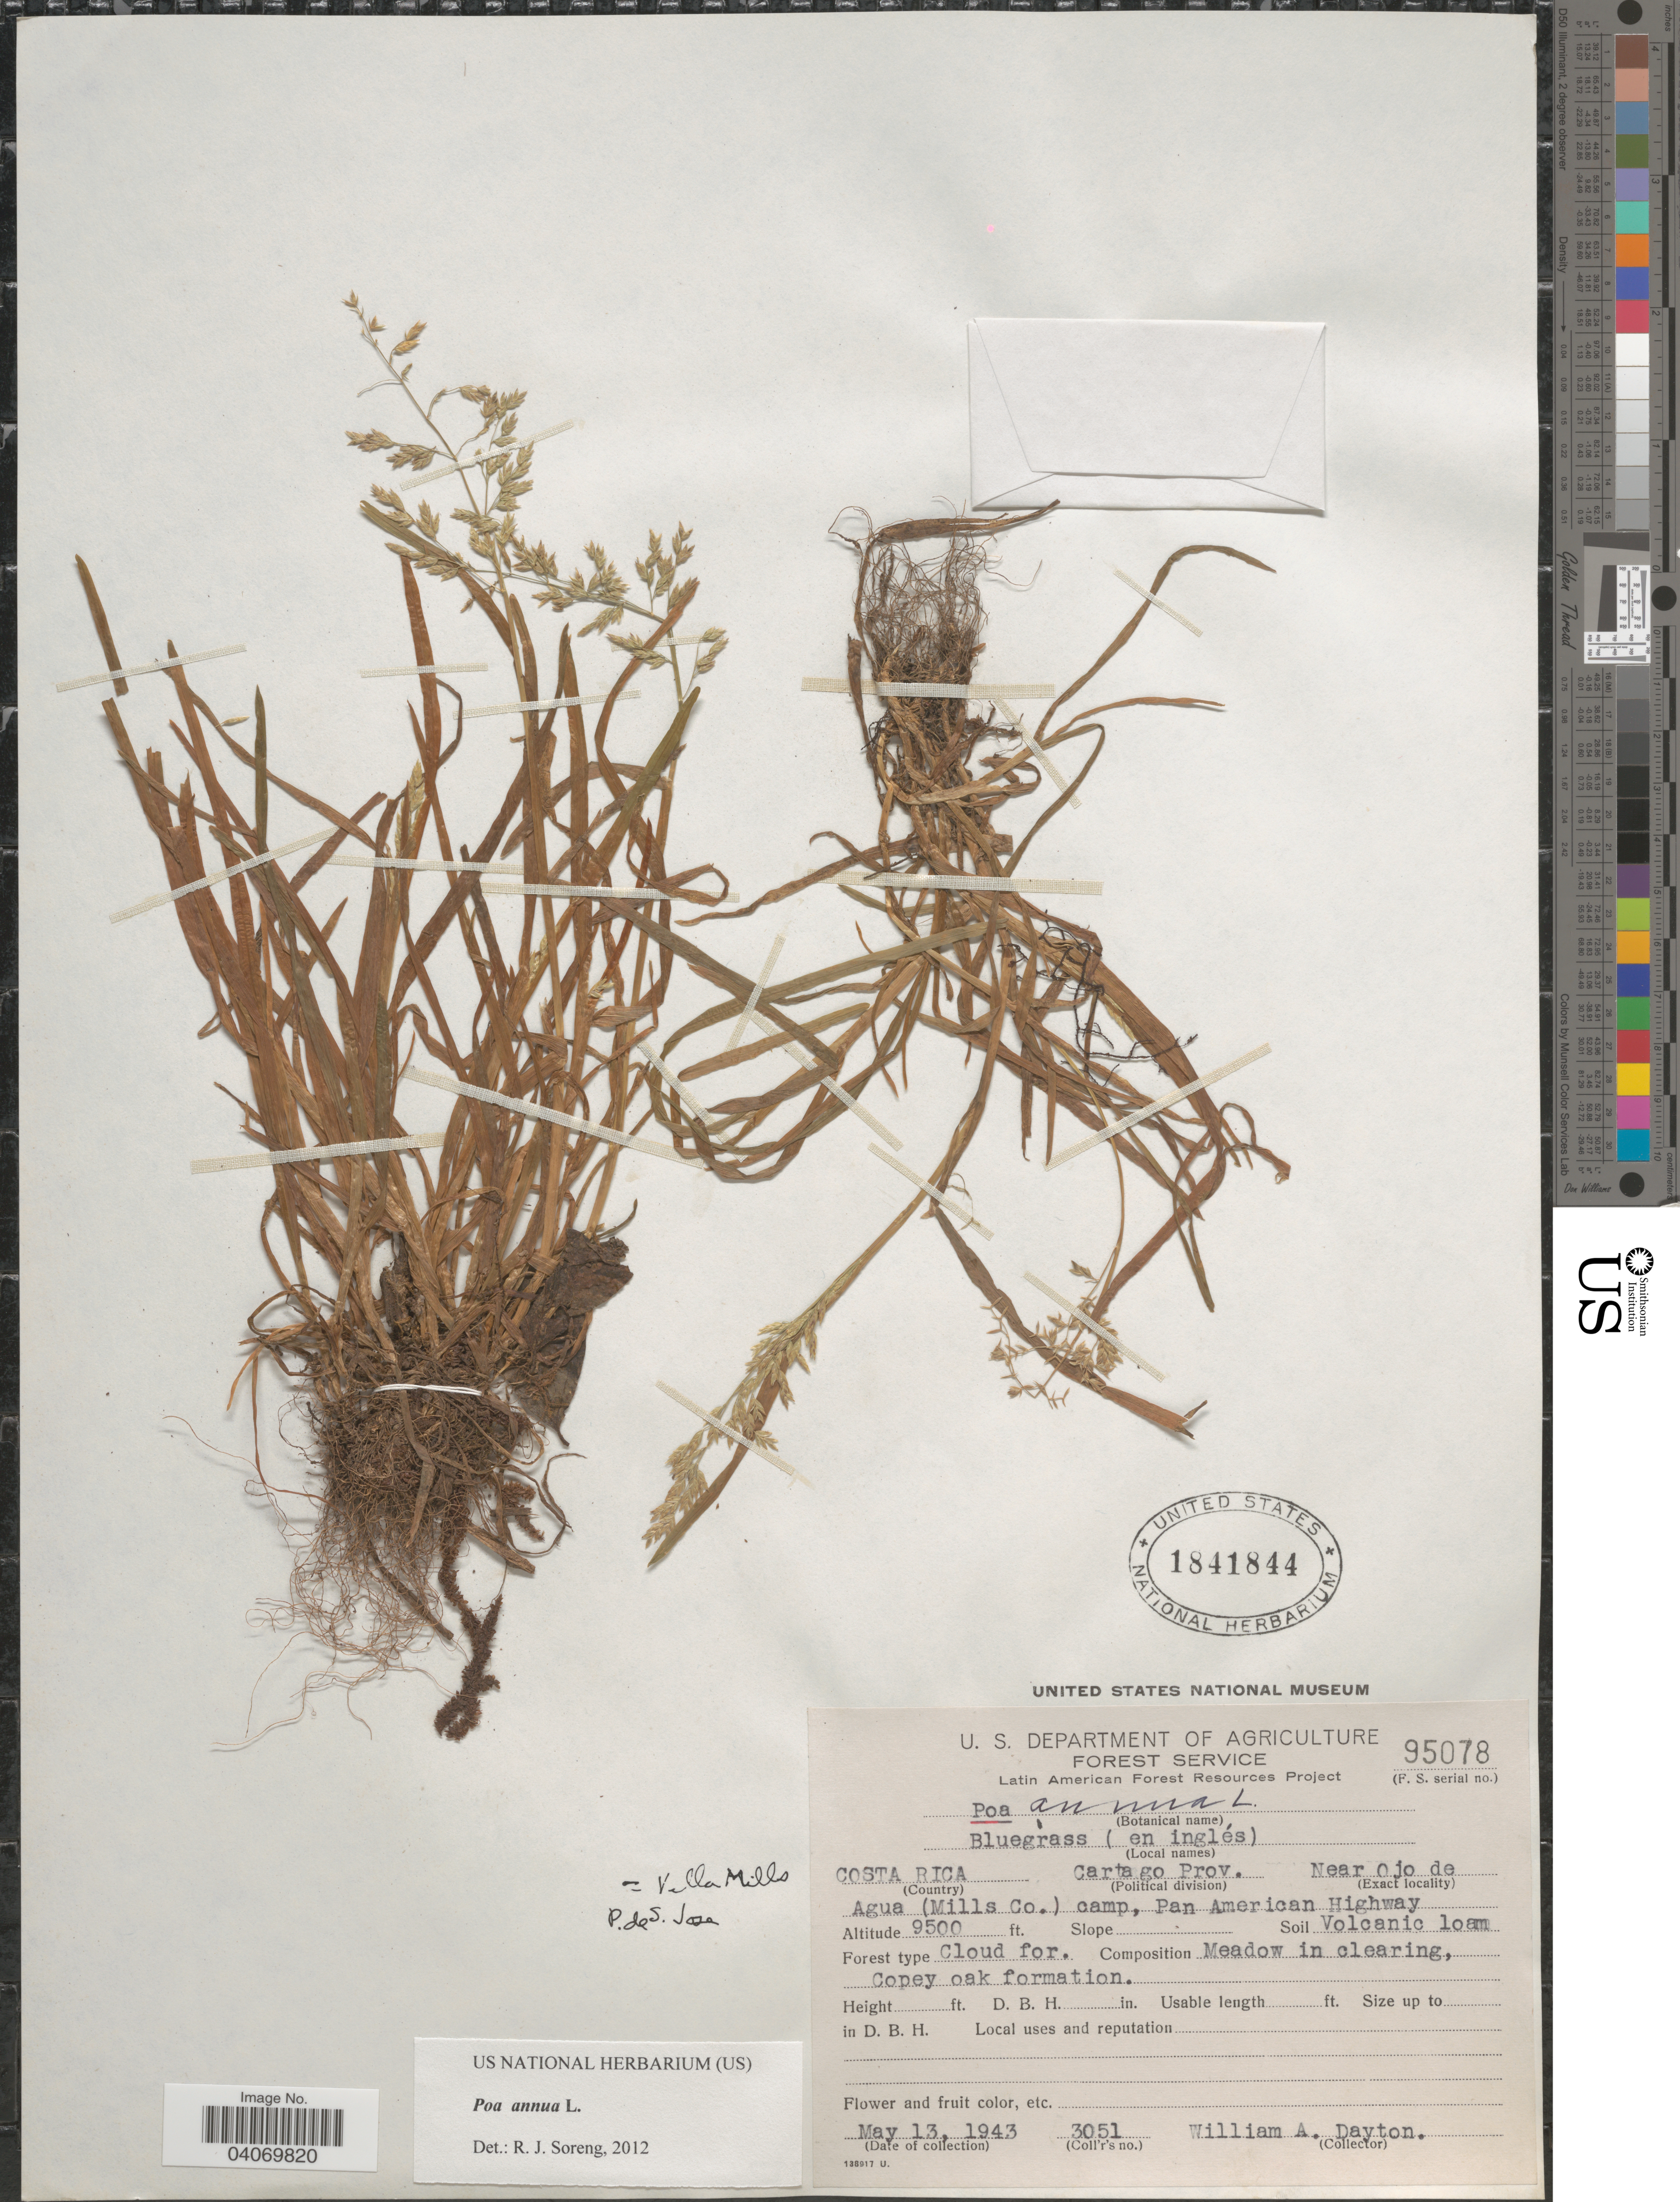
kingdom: Plantae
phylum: Tracheophyta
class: Liliopsida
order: Poales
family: Poaceae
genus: Poa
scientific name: Poa annua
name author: L.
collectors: W. Dayton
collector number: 3051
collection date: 1943-05-13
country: Costa Rica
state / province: Cartago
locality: Near Ojo de Agua (Mills Co.) camp, Pan American Highway.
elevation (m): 2896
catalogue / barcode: US 1841844